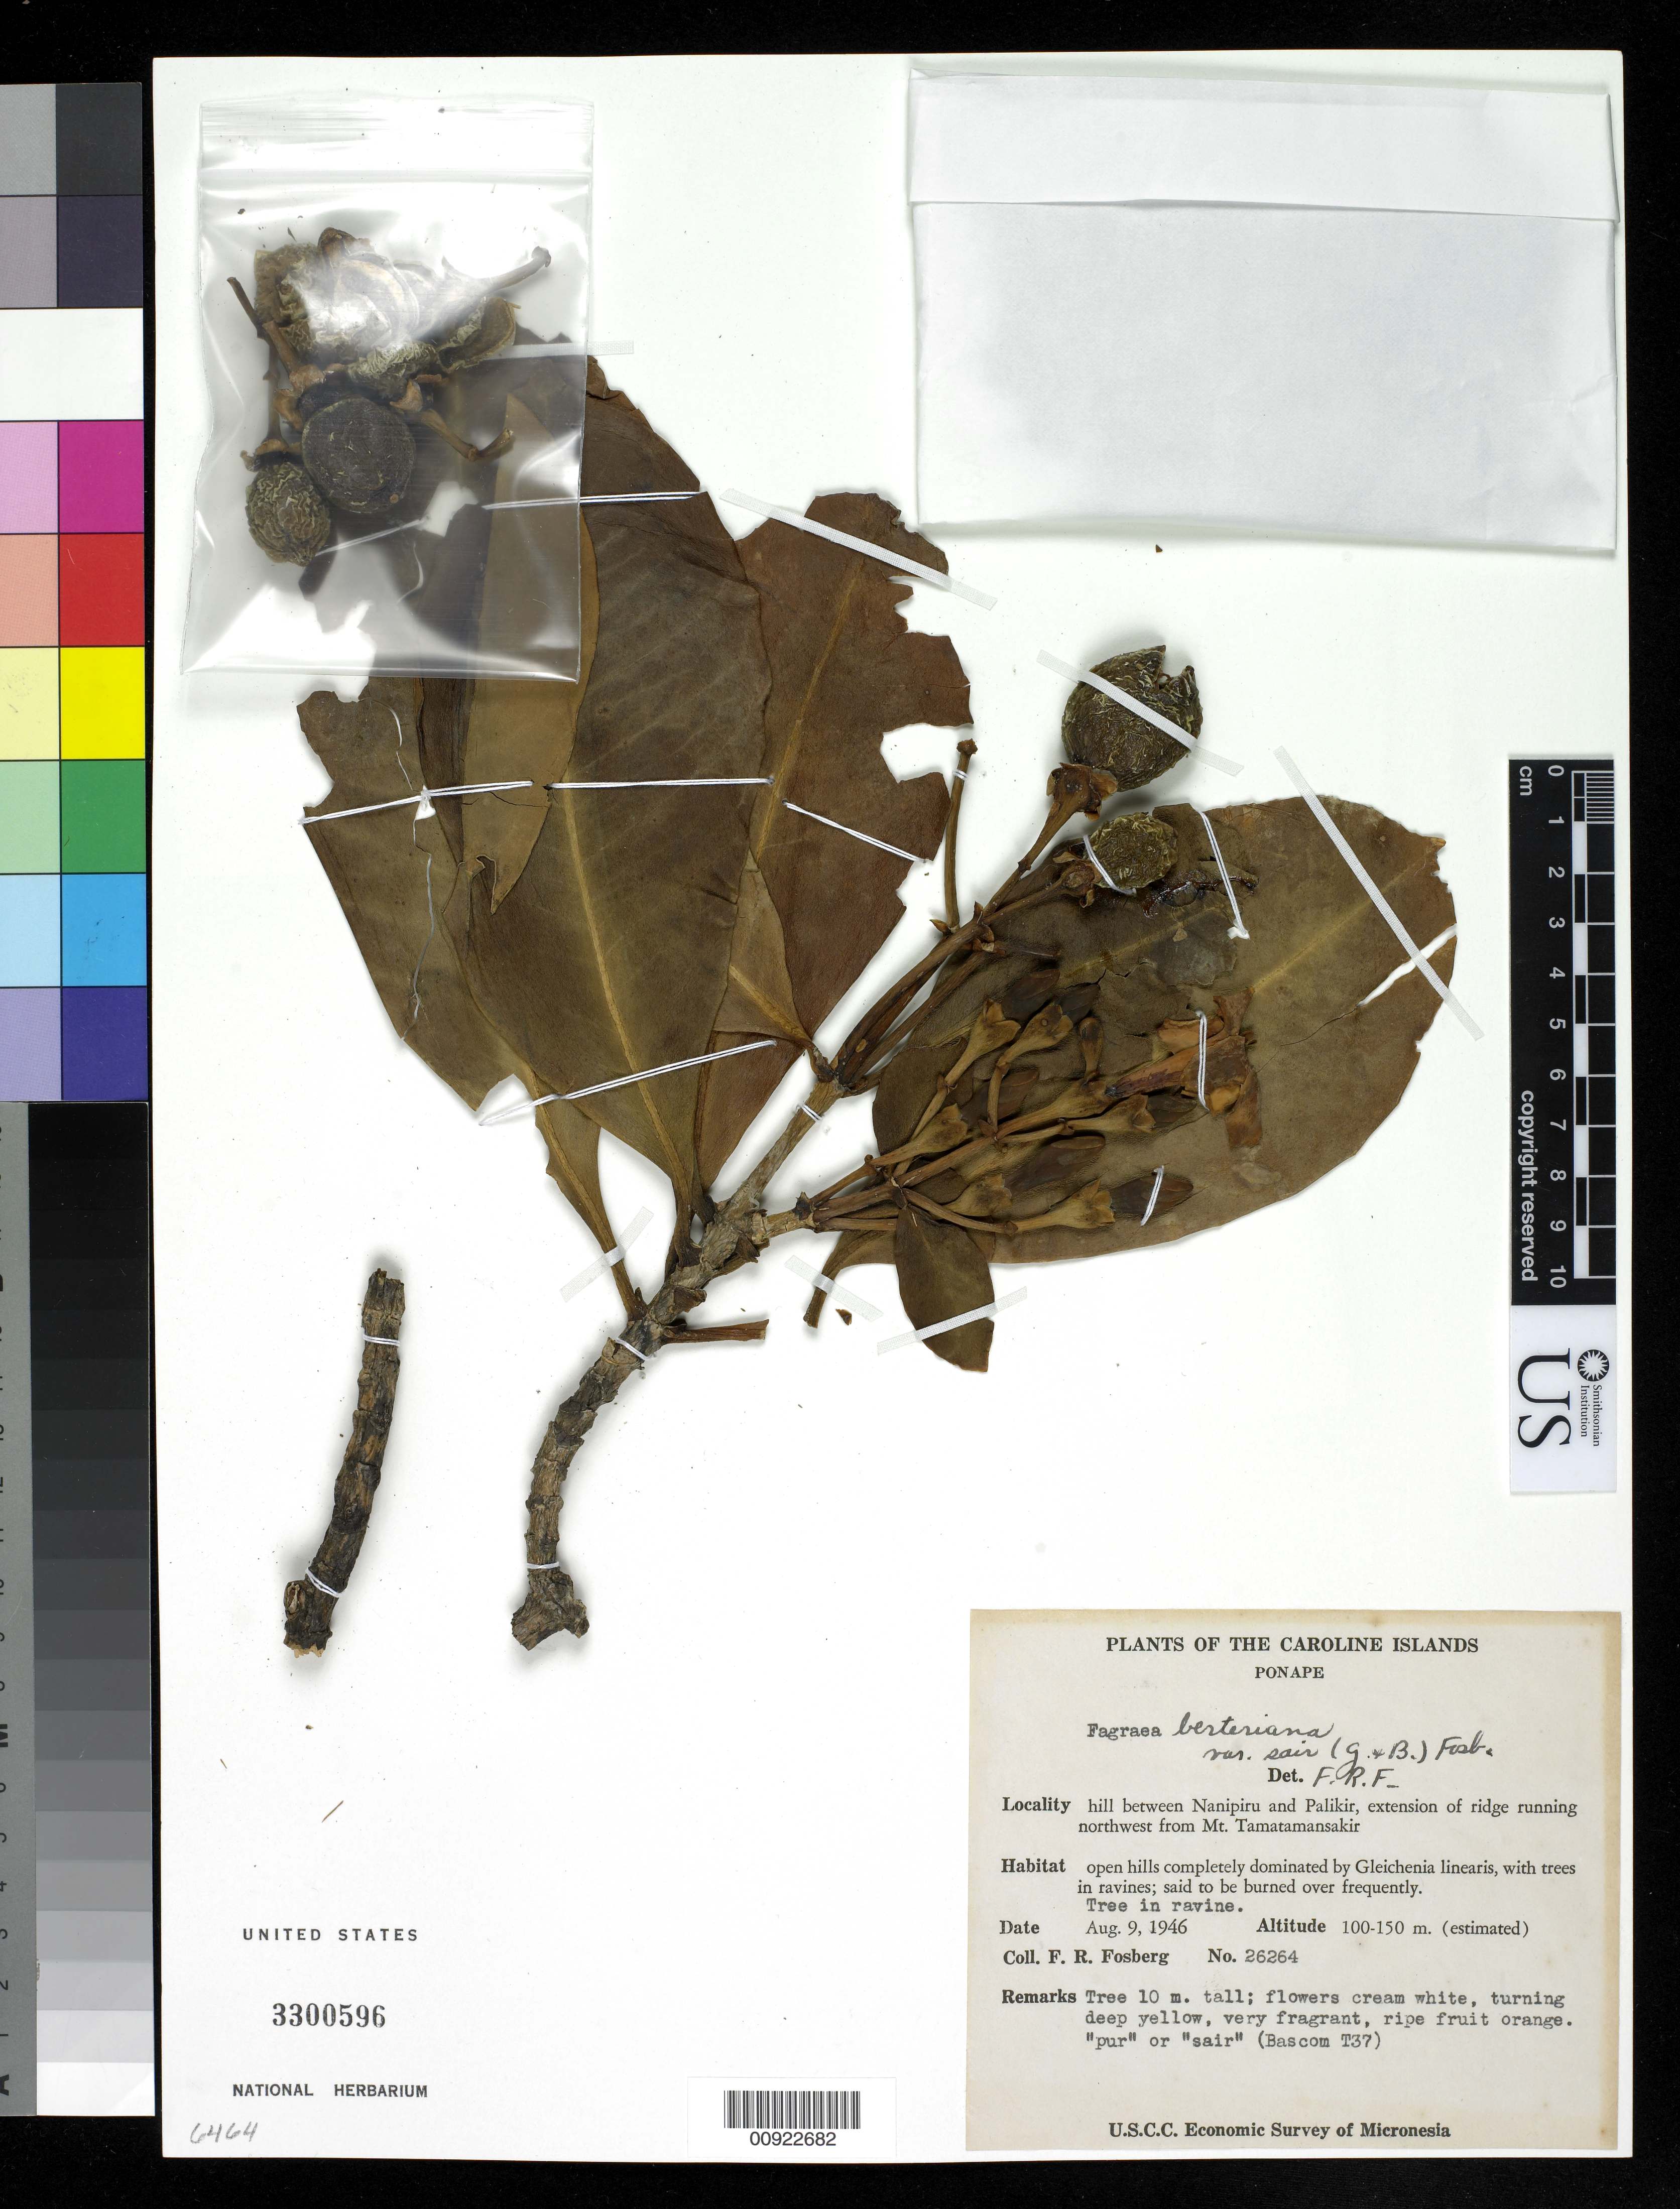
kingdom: Plantae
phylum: Tracheophyta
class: Magnoliopsida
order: Gentianales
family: Gentianaceae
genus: Fagraea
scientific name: Fagraea berteroana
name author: A. Gray ex Benth.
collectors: F. R. Fosberg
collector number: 26264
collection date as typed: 09 Aug 1946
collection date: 1946-08-09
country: Micronesia, Federated States of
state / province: Pohnpei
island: Pohnpei [Ponape]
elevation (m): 100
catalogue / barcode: US 3300596